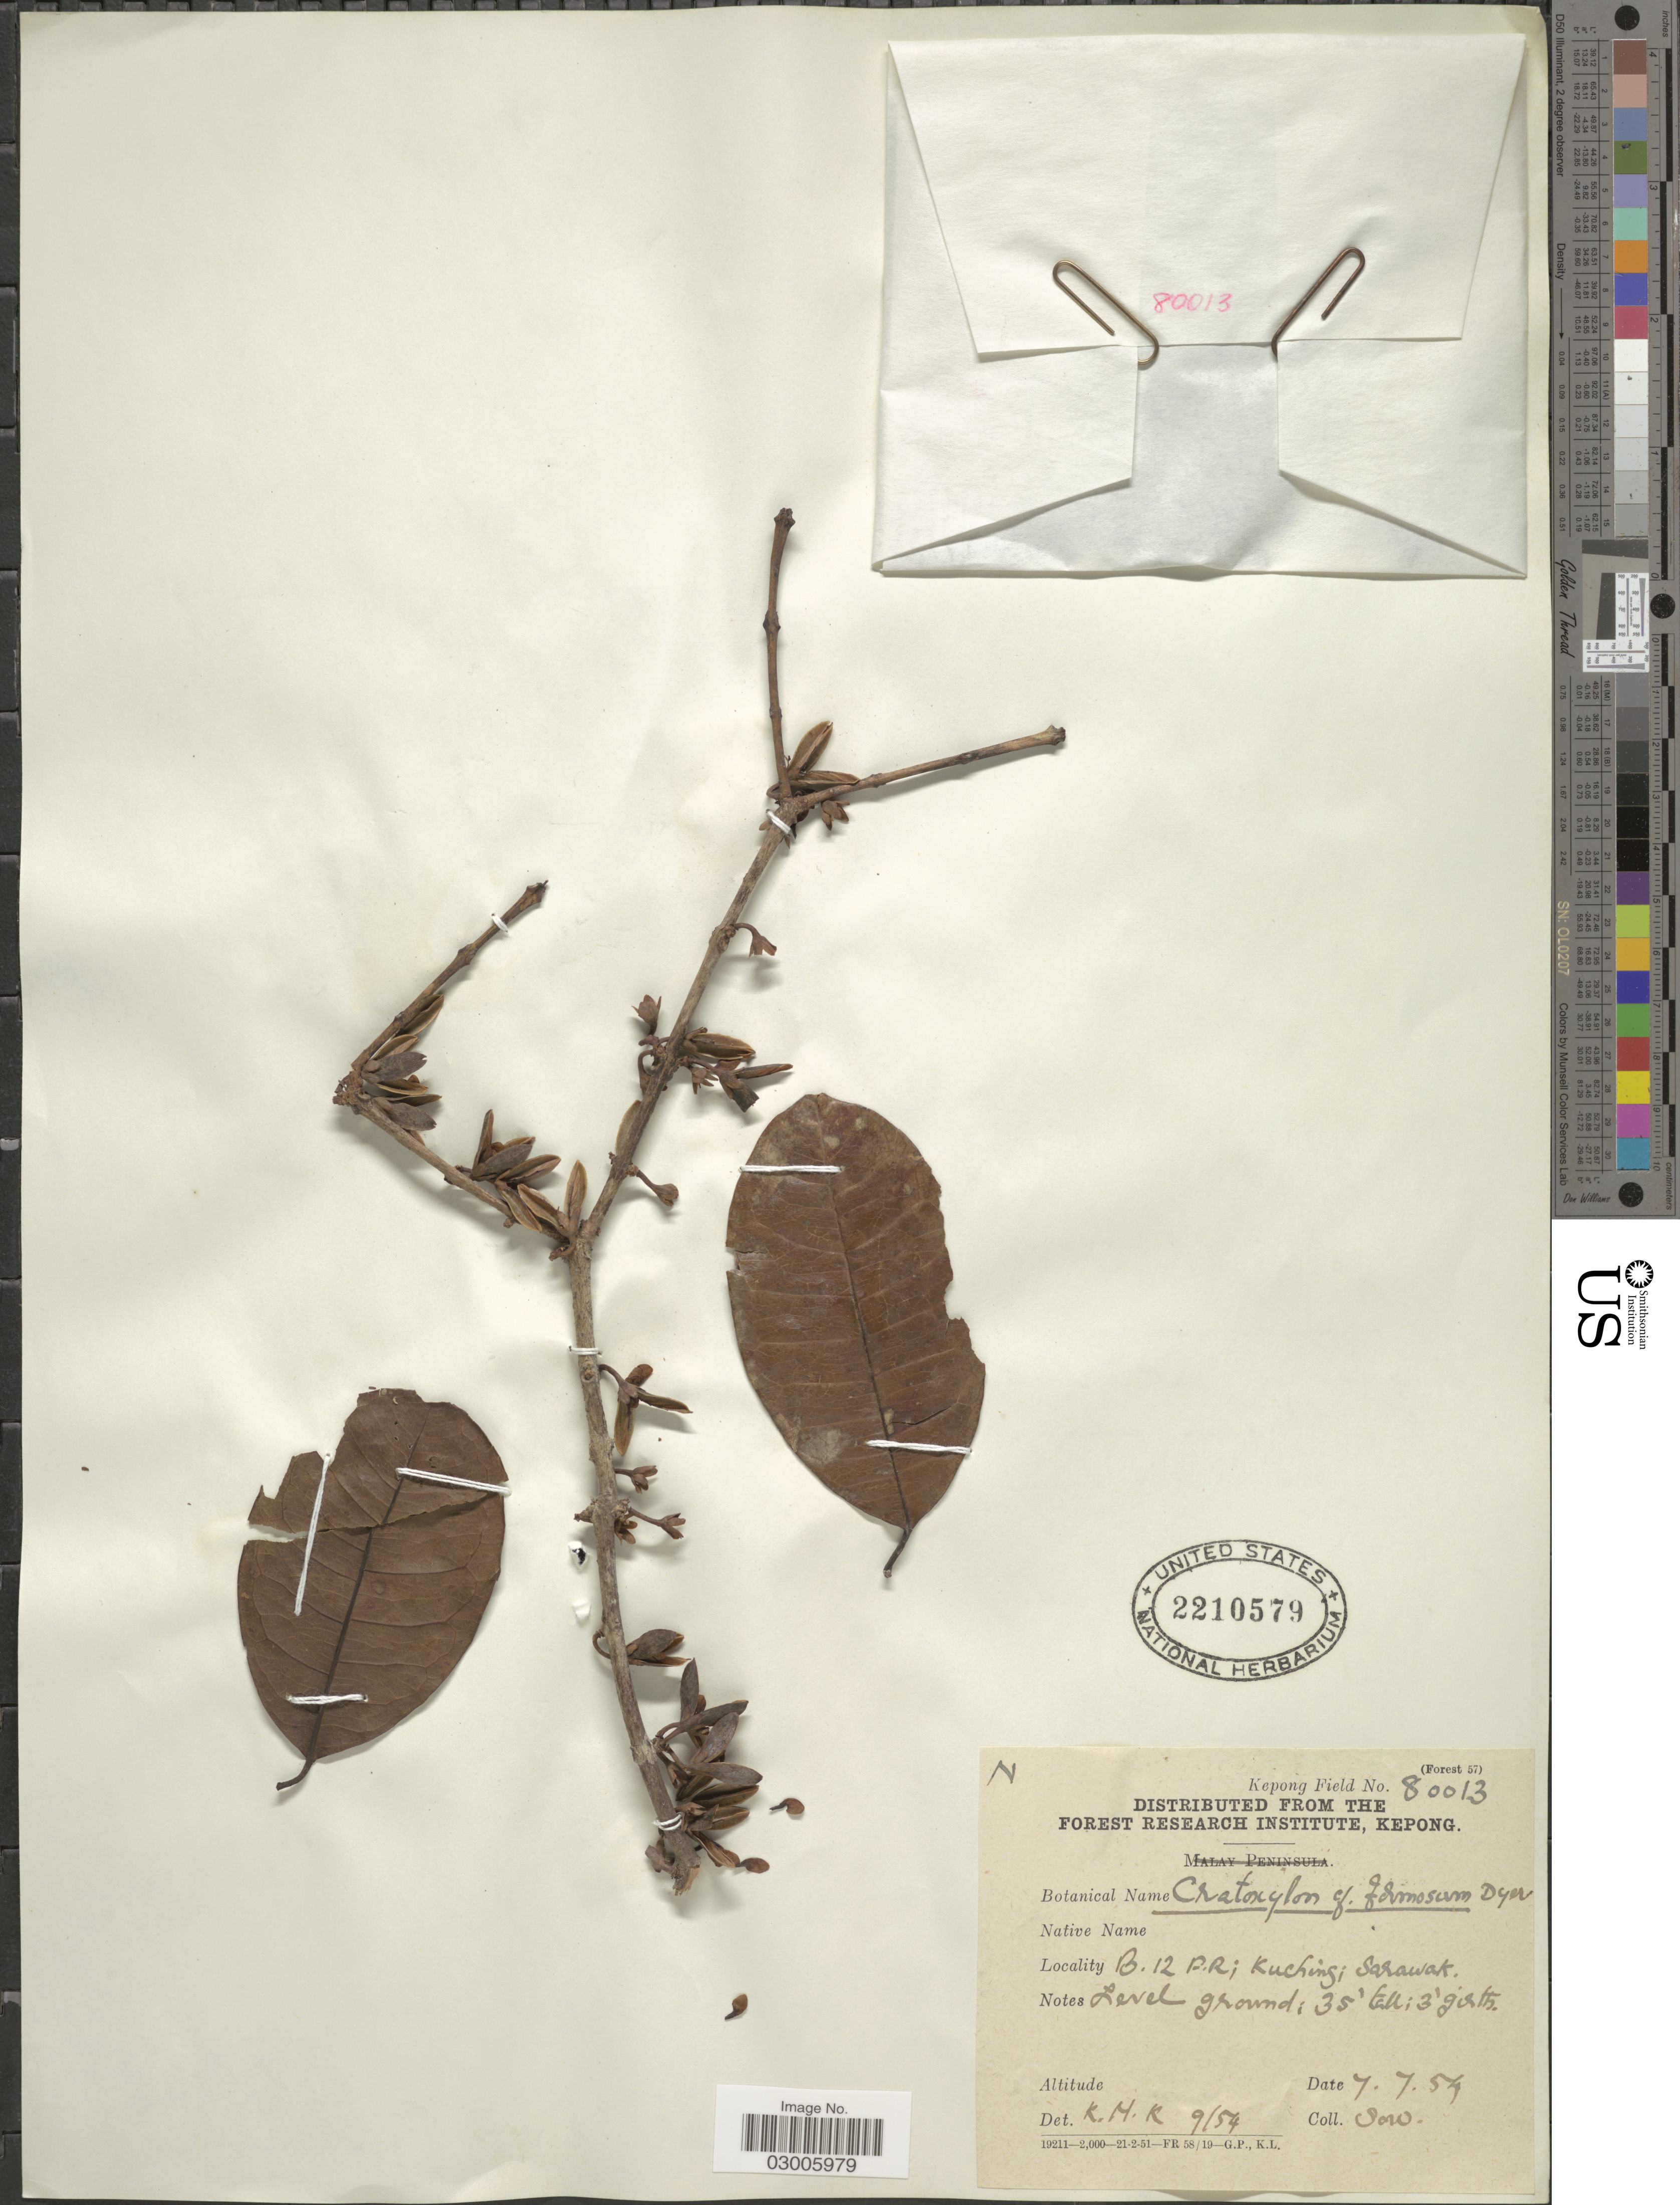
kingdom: Plantae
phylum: Tracheophyta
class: Magnoliopsida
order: Malpighiales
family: Hypericaceae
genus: Cratoxylum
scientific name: Cratoxylum formosum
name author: (Jack) Benth. & Hook. f. ex Dyer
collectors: Soro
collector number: Kepong Field 80013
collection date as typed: Transcribed d/m/y: 7/7/54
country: Malaysia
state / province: Sarawak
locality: B. 12 P.R.; Kuching; Sarawak.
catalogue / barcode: US 2210579